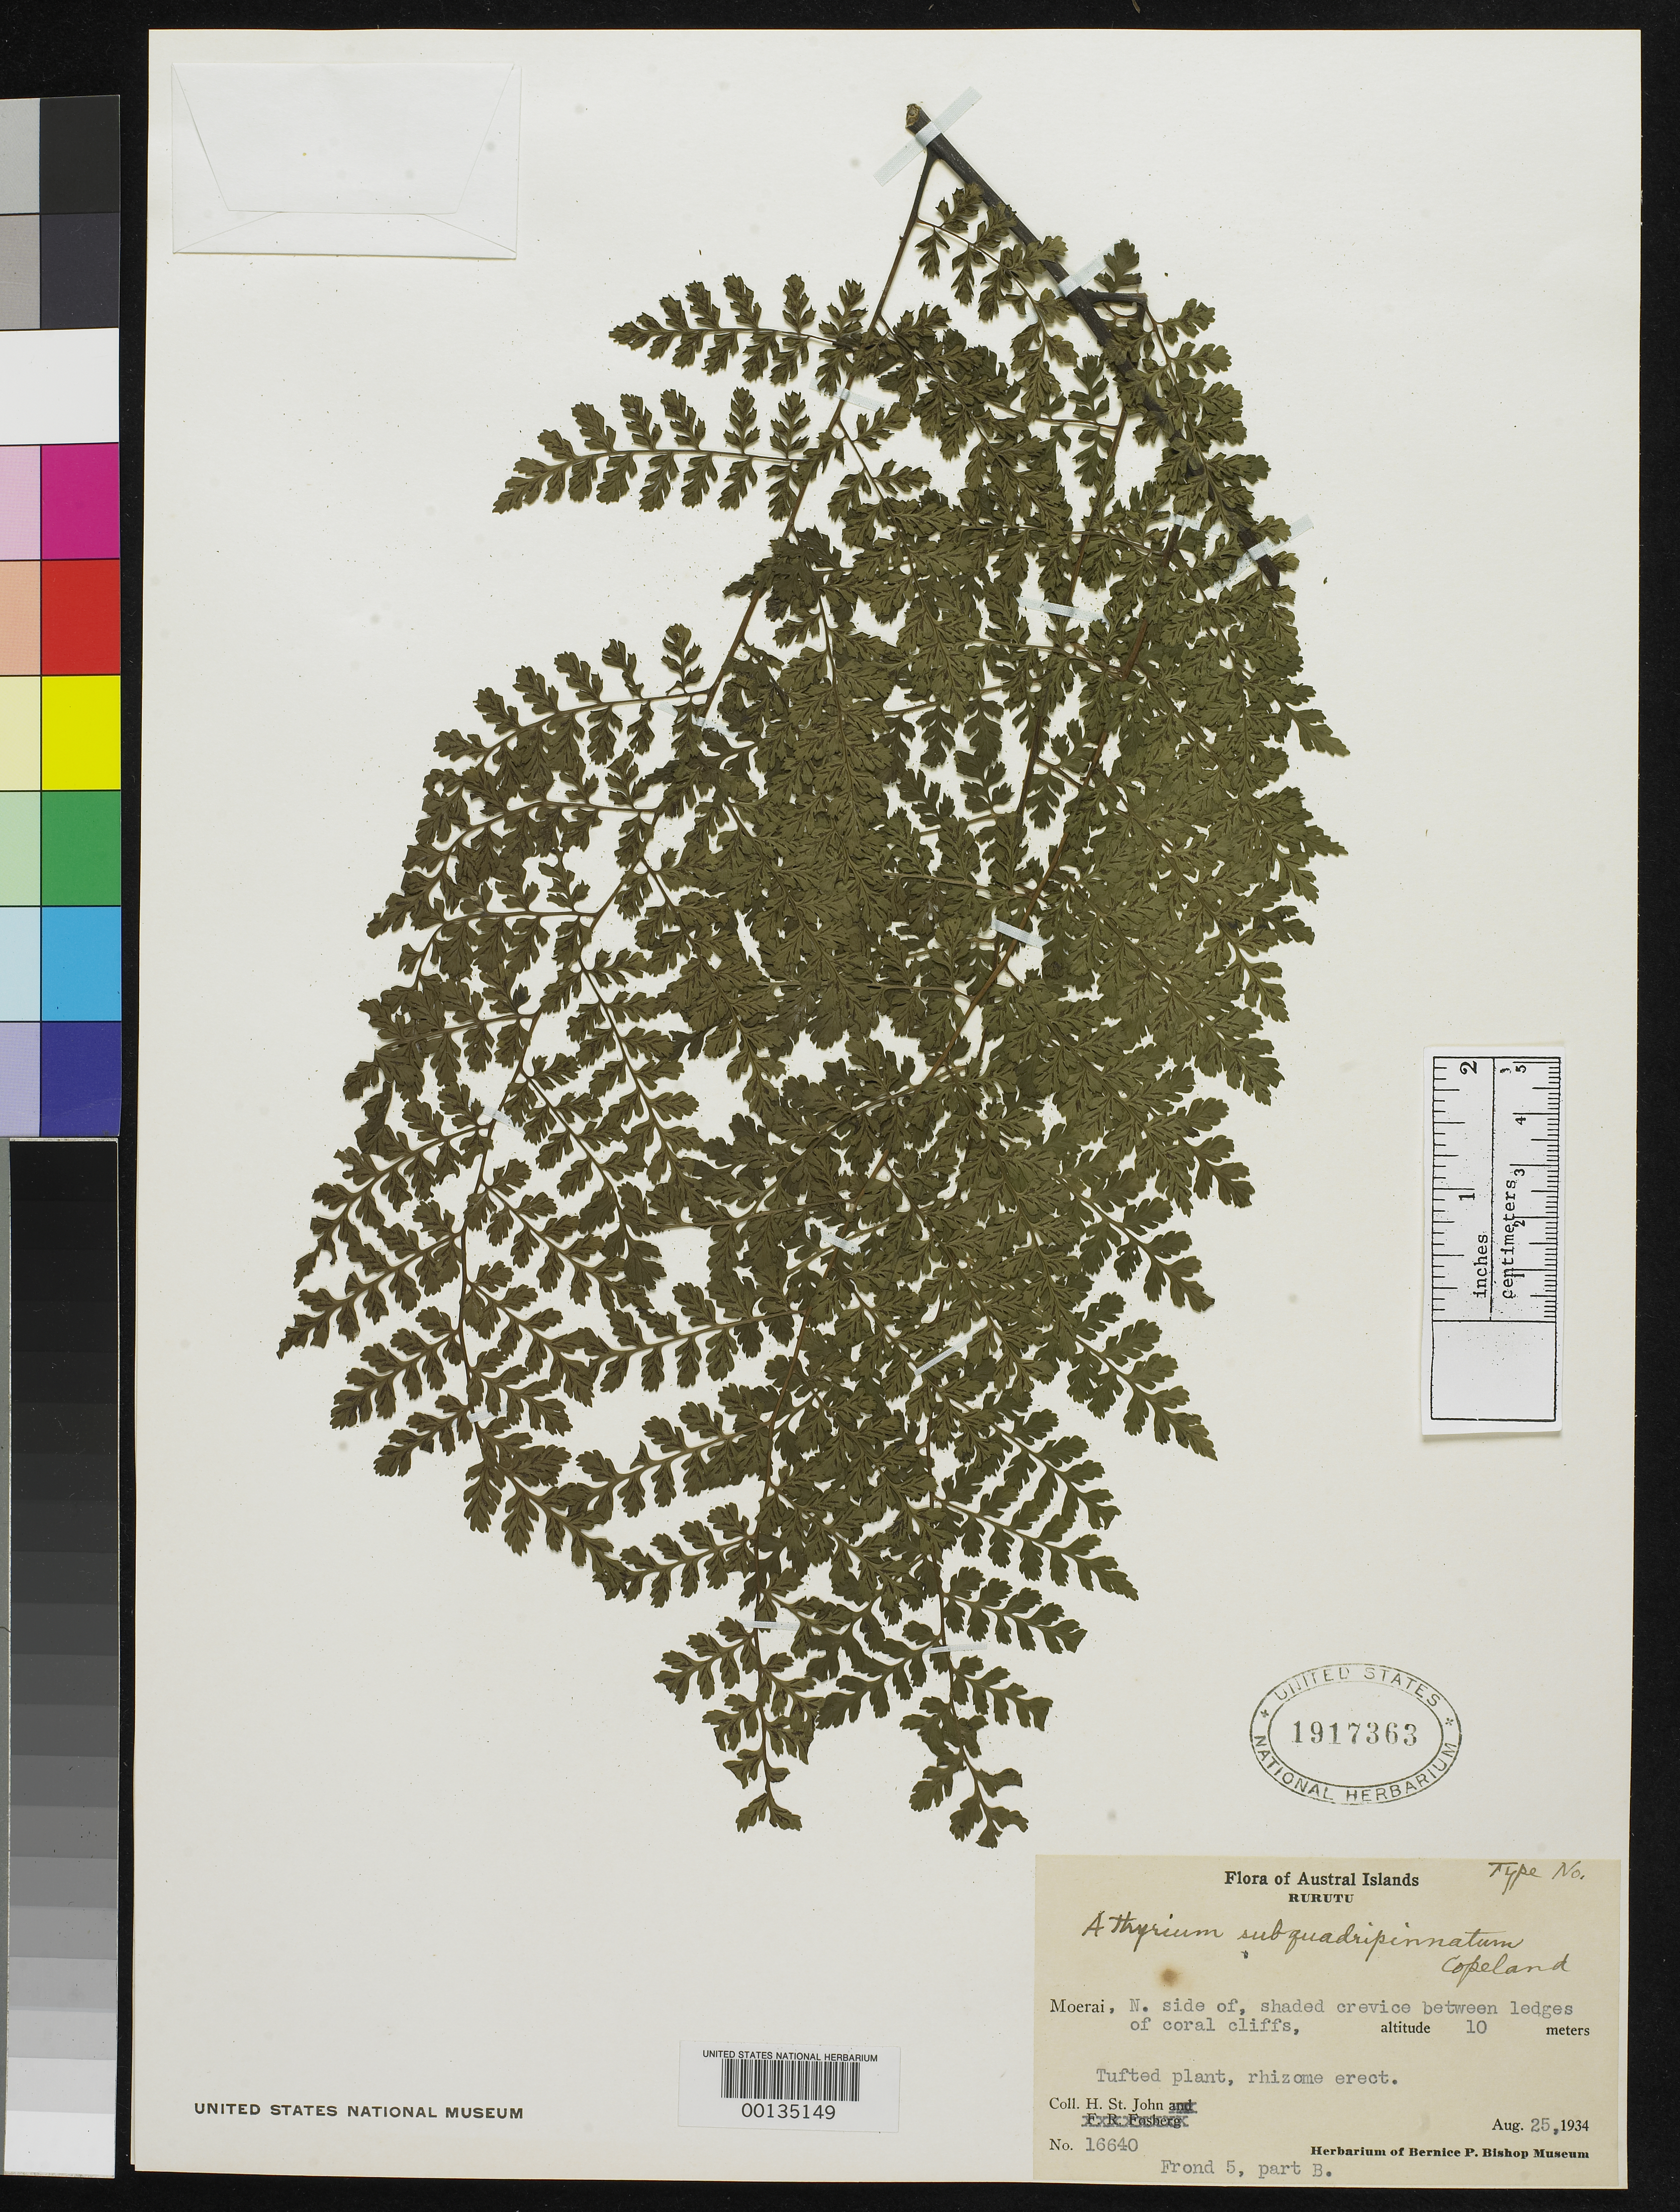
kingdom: Plantae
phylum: Tracheophyta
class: Polypodiopsida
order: Polypodiales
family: Athyriaceae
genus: Athyrium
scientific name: Athyrium subquadripinnatum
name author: Copel.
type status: Isotype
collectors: H. St. John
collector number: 16640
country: French Polynesia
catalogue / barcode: US 1917363